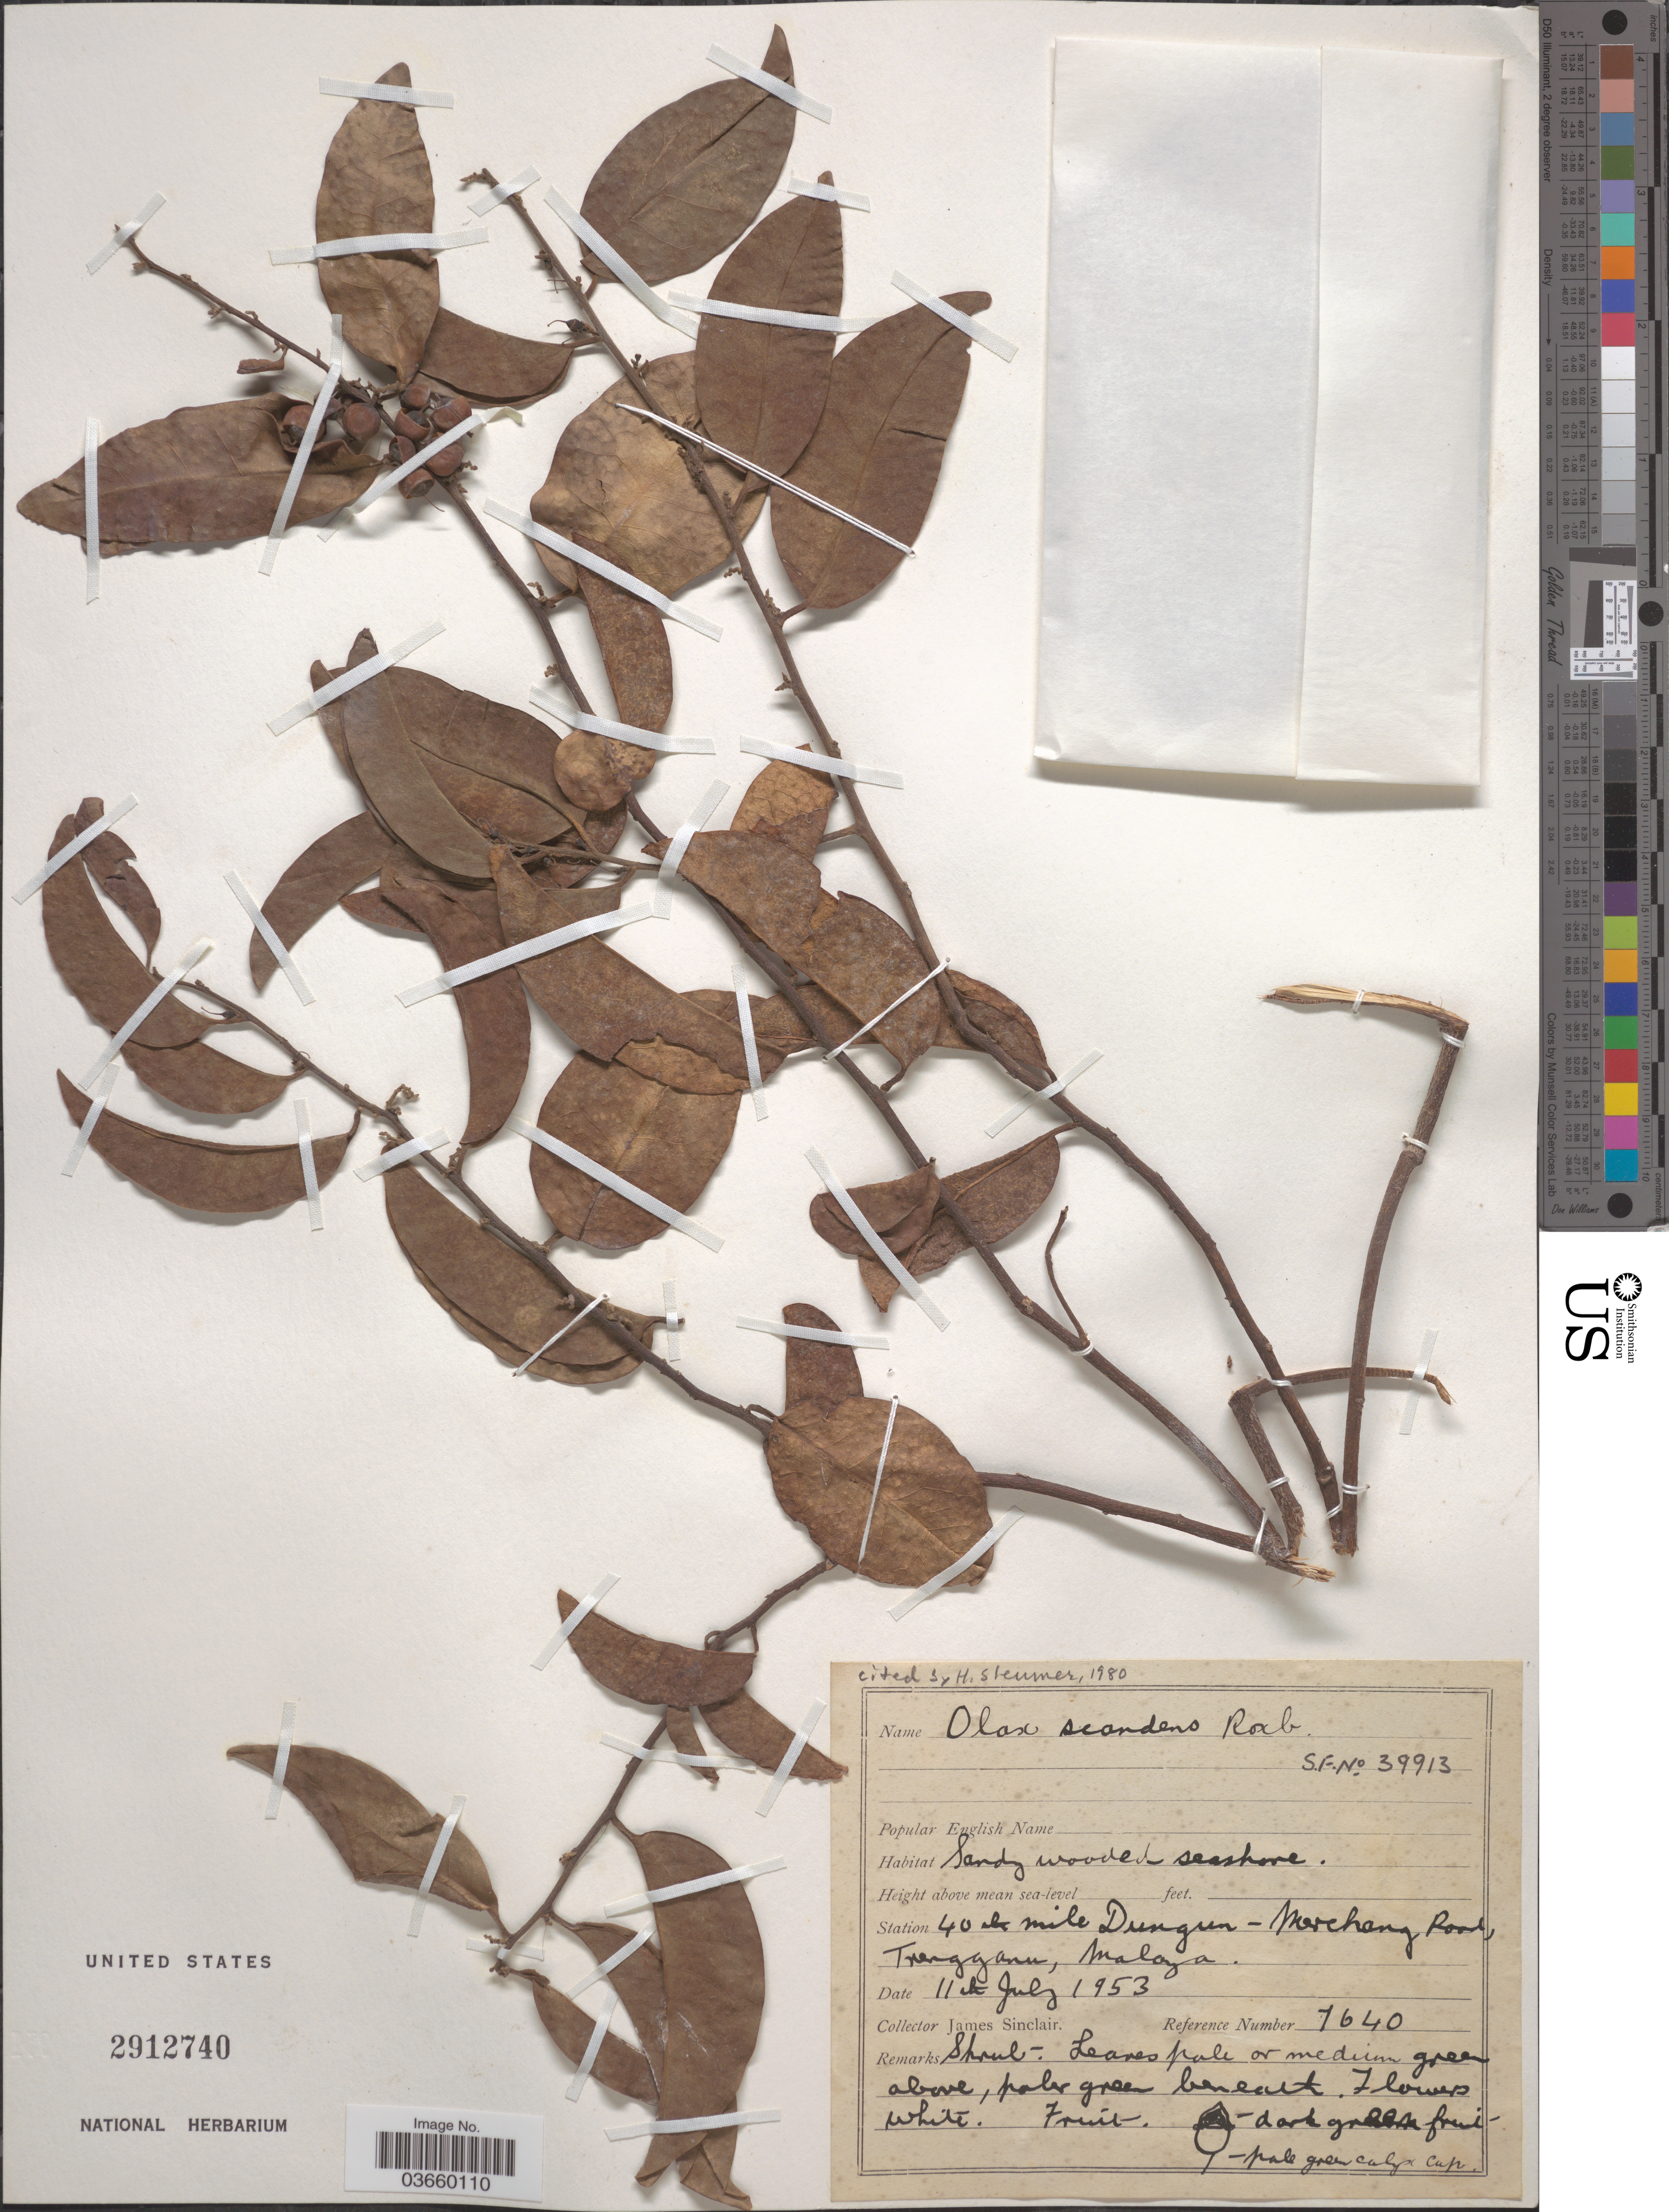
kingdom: Plantae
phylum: Tracheophyta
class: Magnoliopsida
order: Santalales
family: Olacaceae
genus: Olax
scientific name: Olax scandens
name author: Roxb.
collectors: J. Sinclair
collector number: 7640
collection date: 1953-07-11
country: Malaysia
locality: Station 40 th mile Dungun - Merchang Road, Terengganu, Malaya.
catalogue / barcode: US 2912740